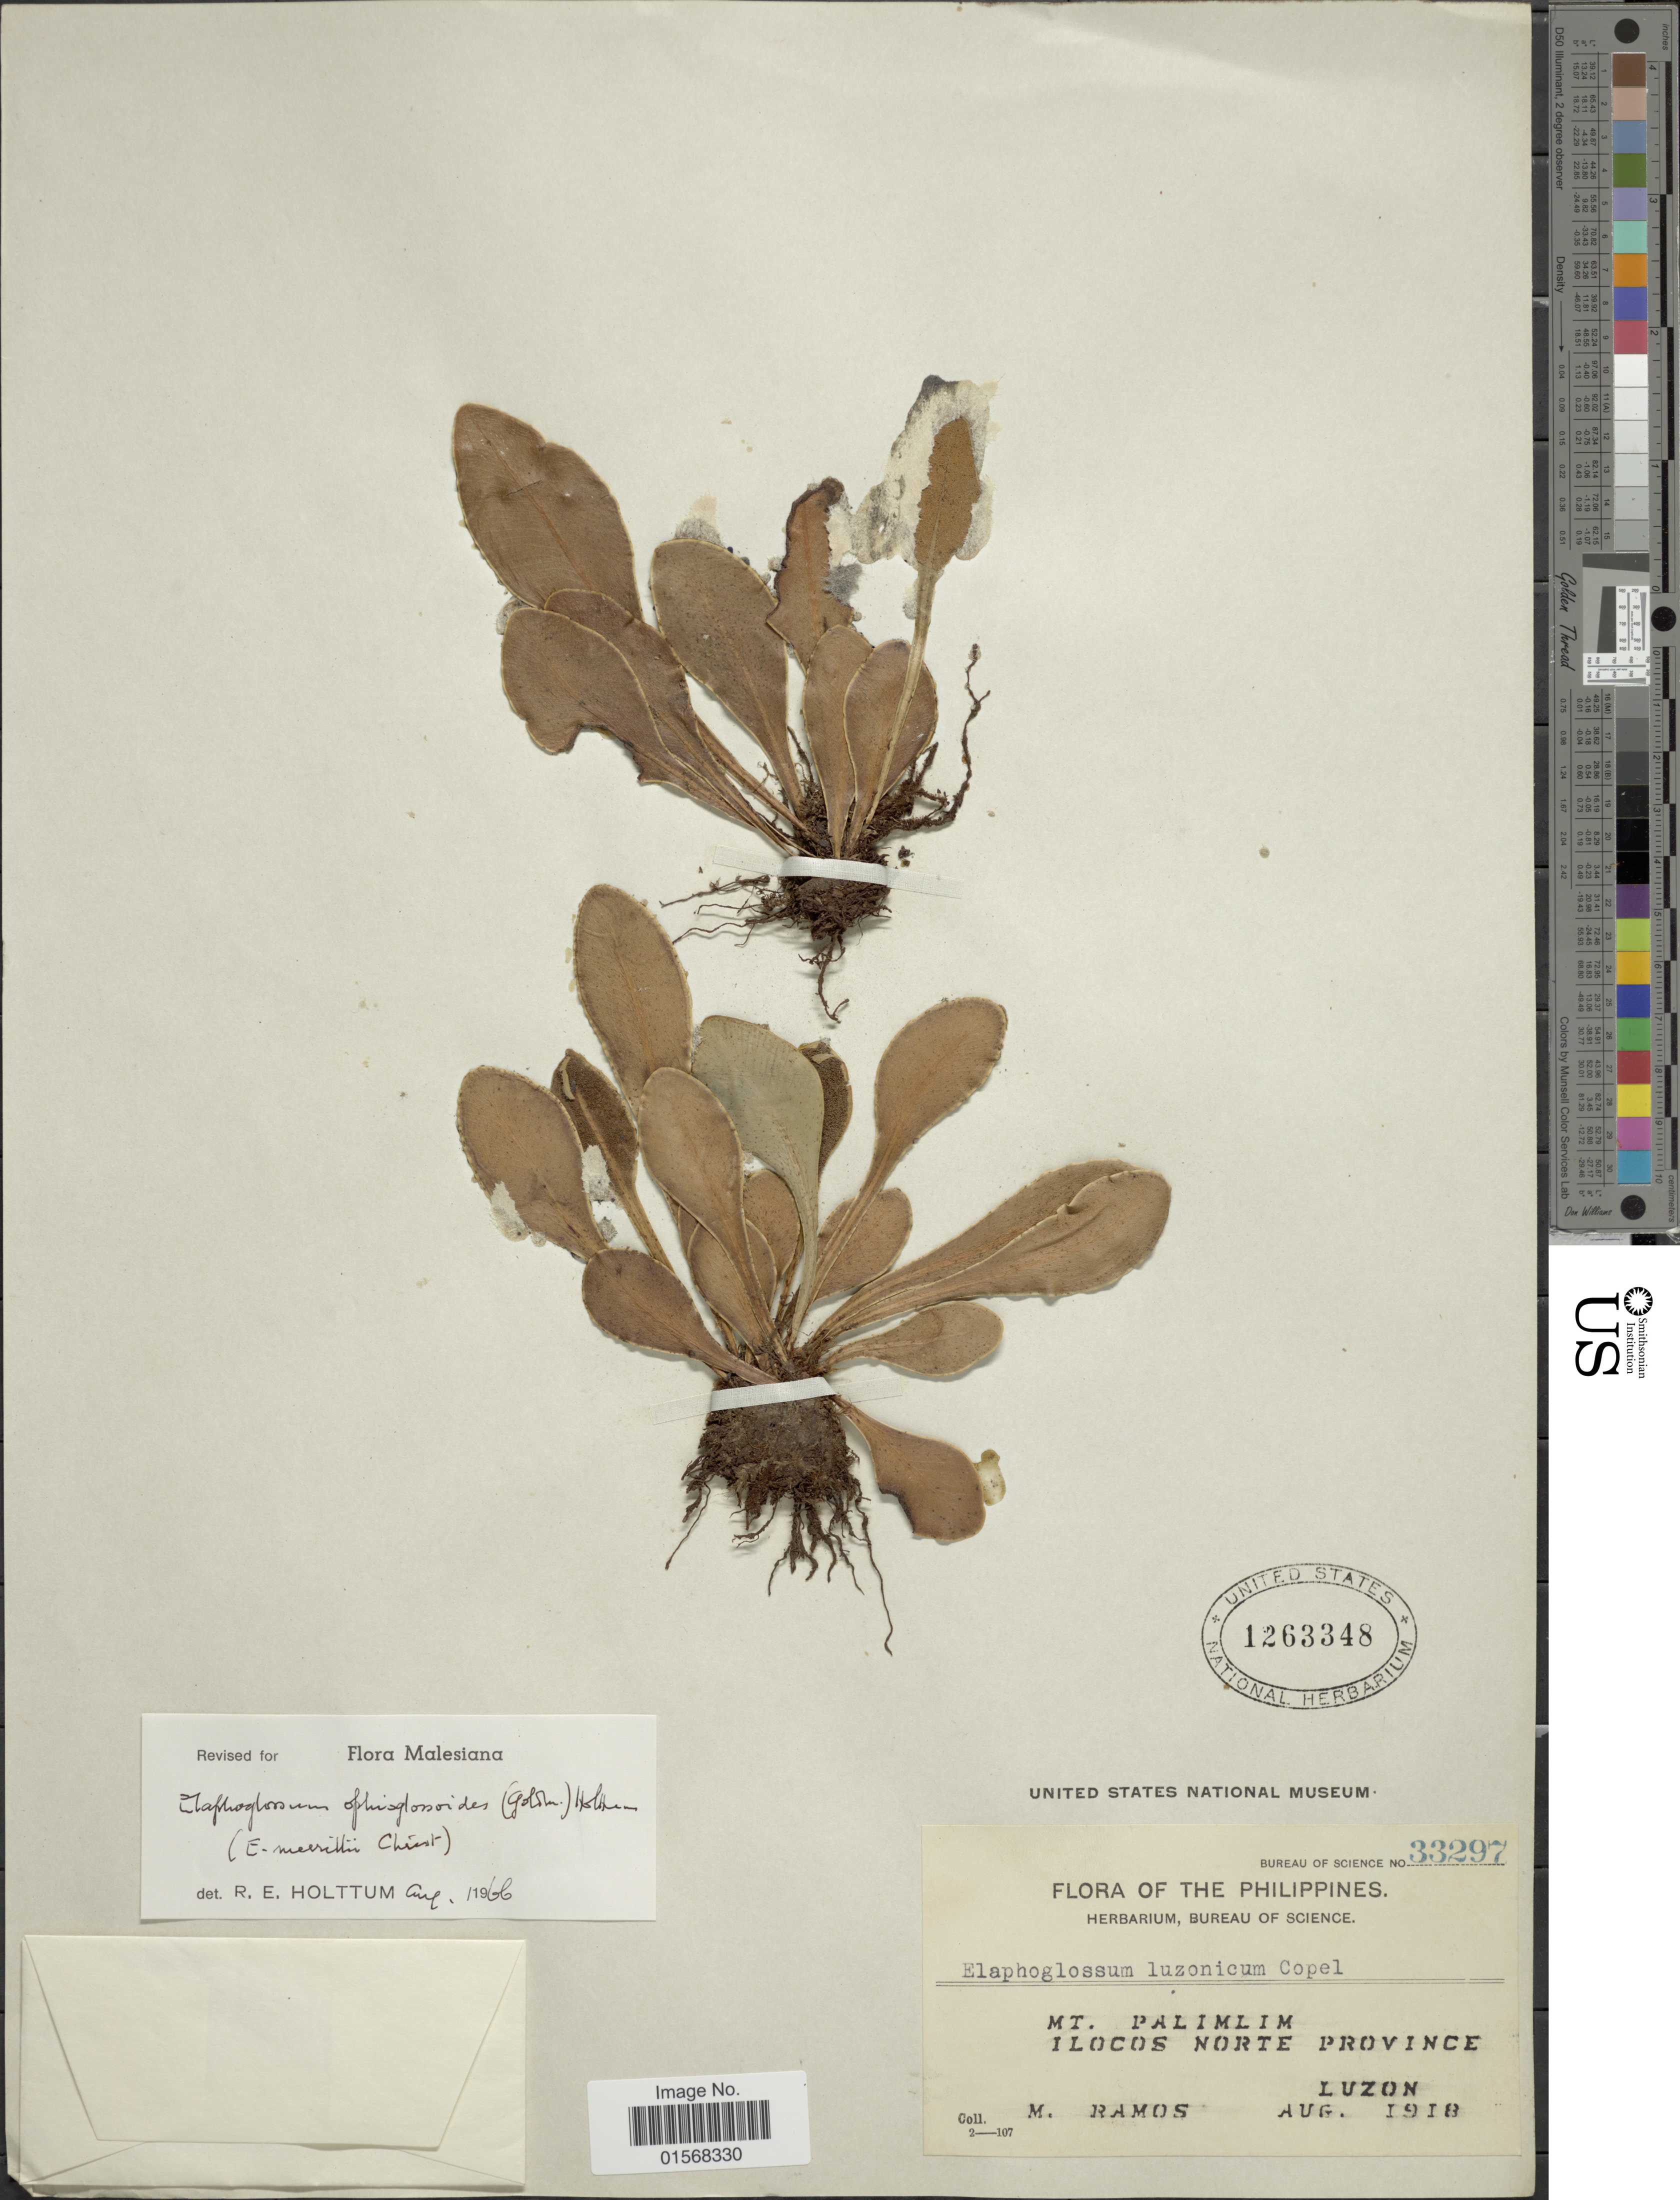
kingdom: Plantae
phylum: Tracheophyta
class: Polypodiopsida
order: Polypodiales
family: Dryopteridaceae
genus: Elaphoglossum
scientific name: Elaphoglossum ophioglossoides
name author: (Goldm.) Holttum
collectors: M. Ramos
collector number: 33297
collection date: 1918-08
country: Philippines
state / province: Ilocos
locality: Mt. Palimlim, Ilocos Norte Province, Luzon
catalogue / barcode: US 1263348